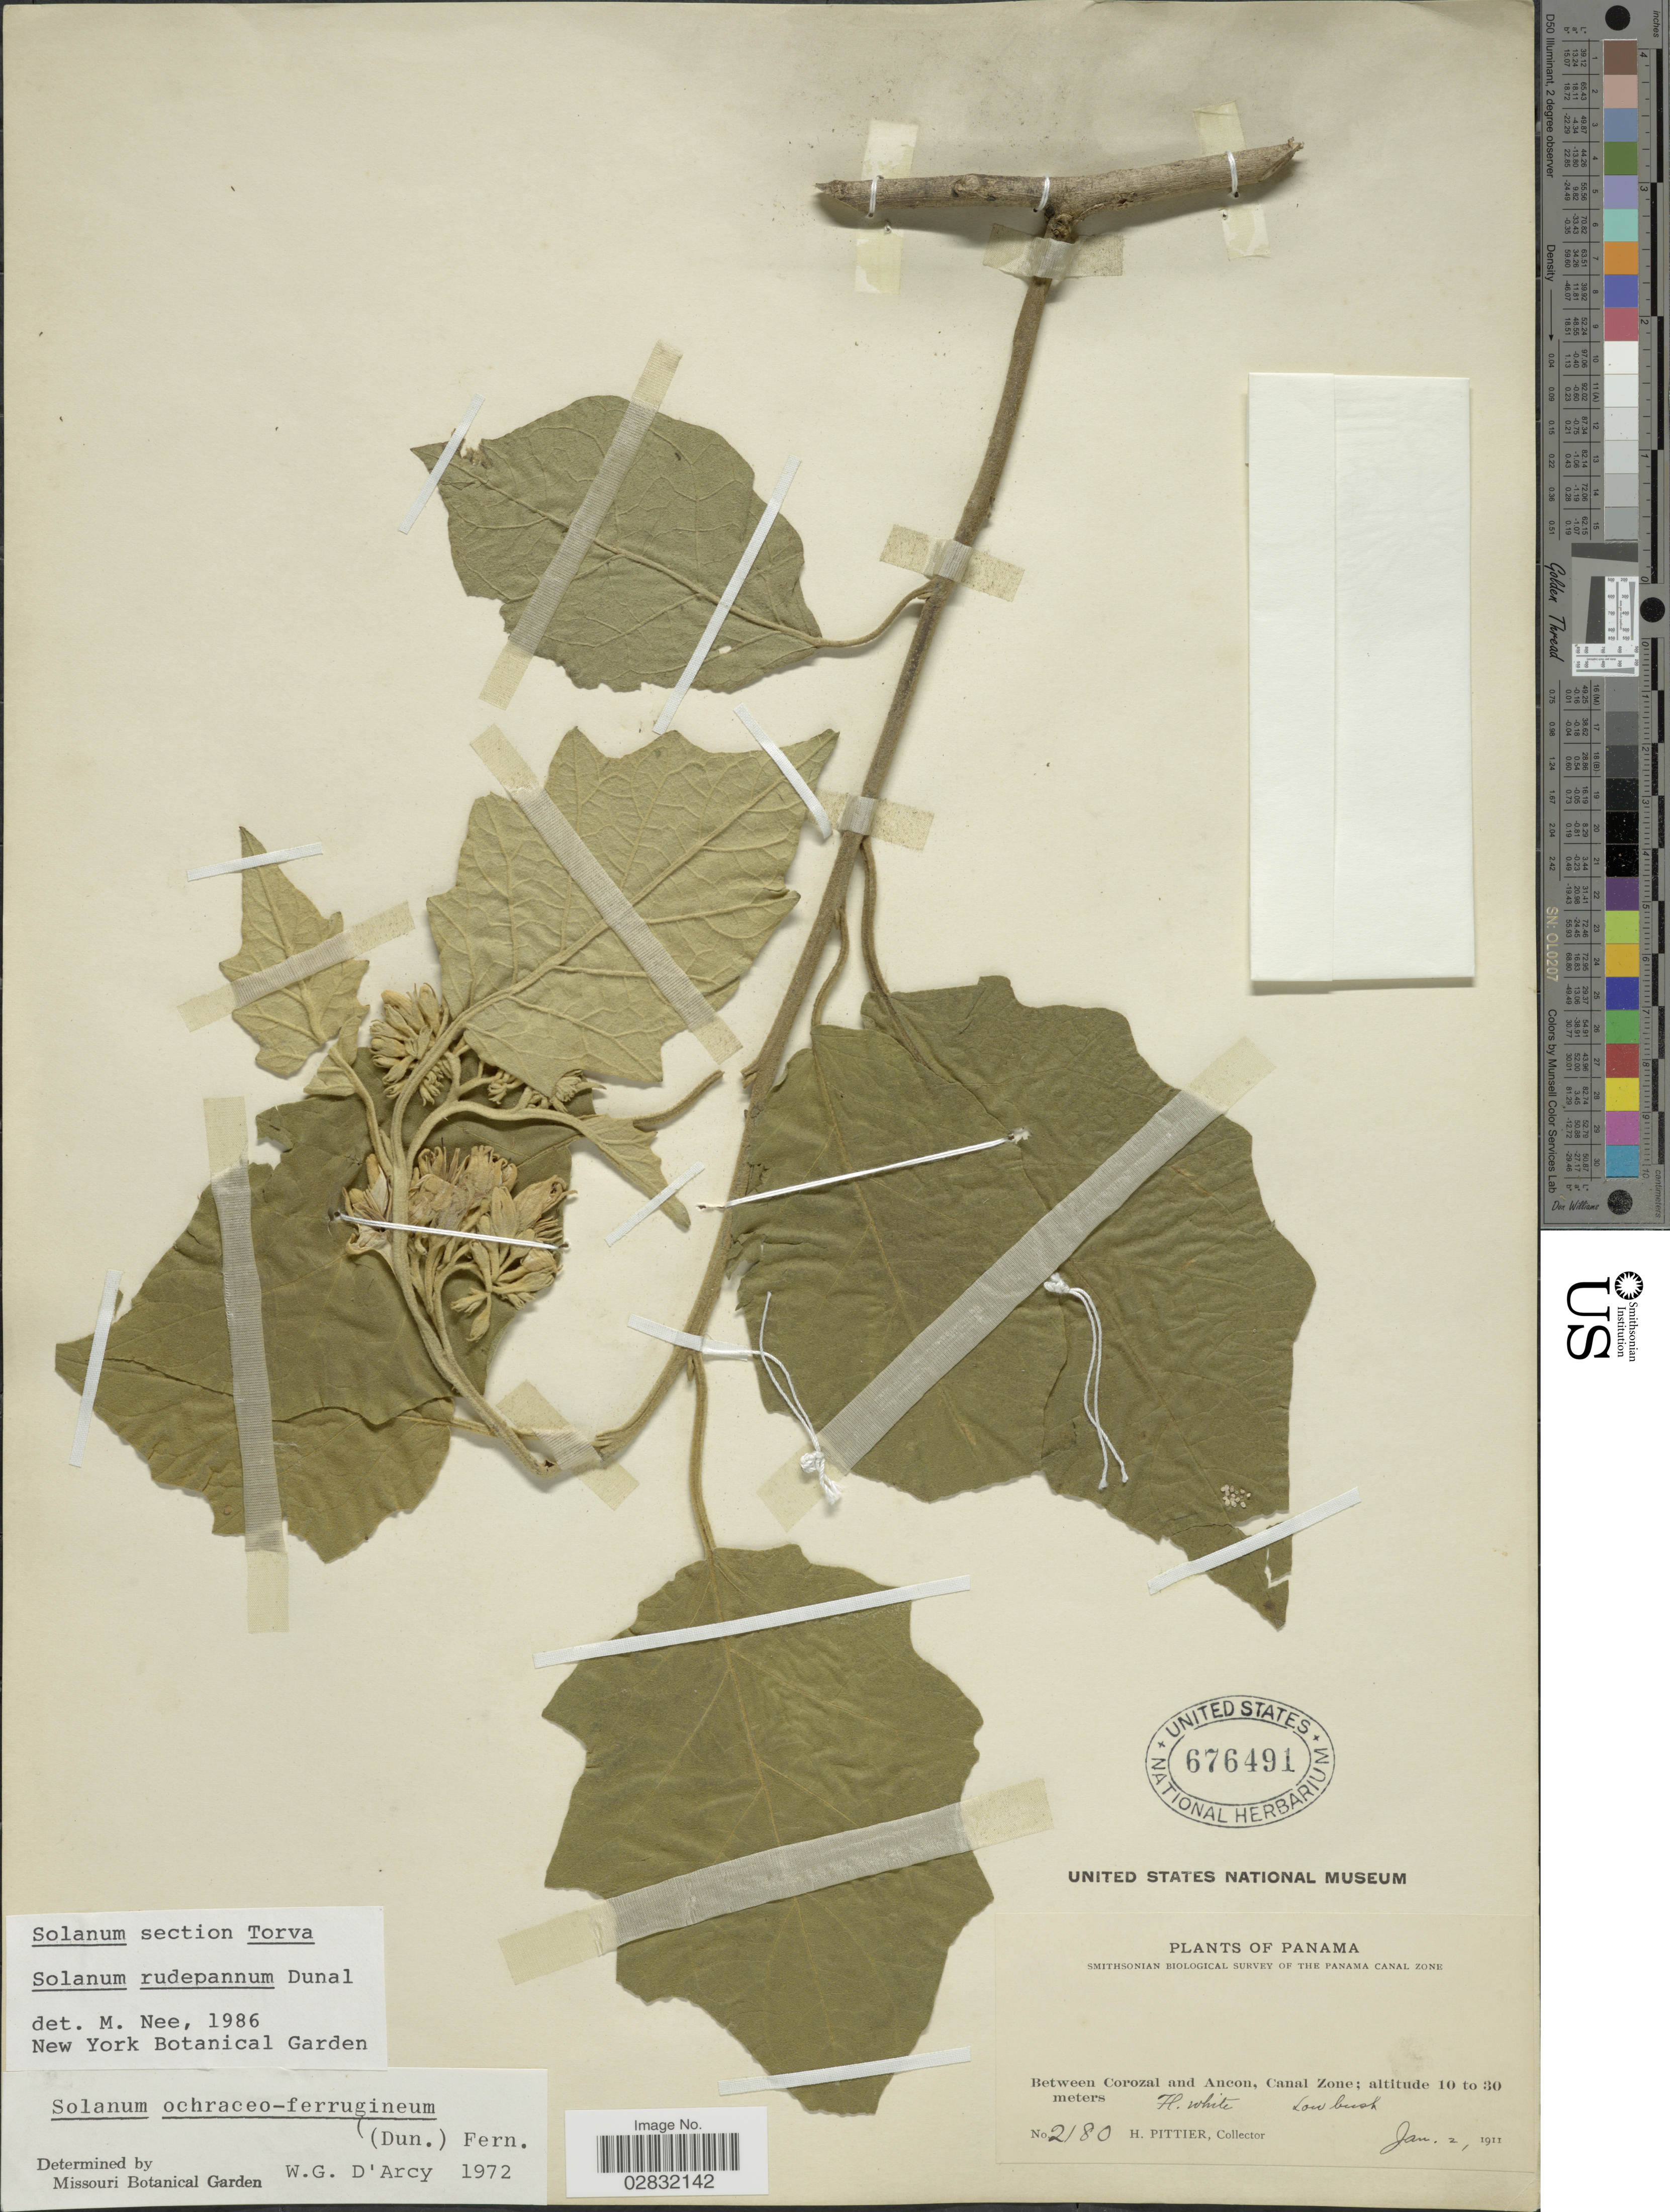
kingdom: Plantae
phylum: Tracheophyta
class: Magnoliopsida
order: Solanales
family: Solanaceae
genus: Solanum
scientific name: Solanum rudepannum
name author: Dunal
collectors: H. F. Pittier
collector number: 2180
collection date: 1911-01-02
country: Panama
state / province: Colón / Panamá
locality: Between Corozal and Ancon, Canal Zone.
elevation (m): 10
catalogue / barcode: US 676491